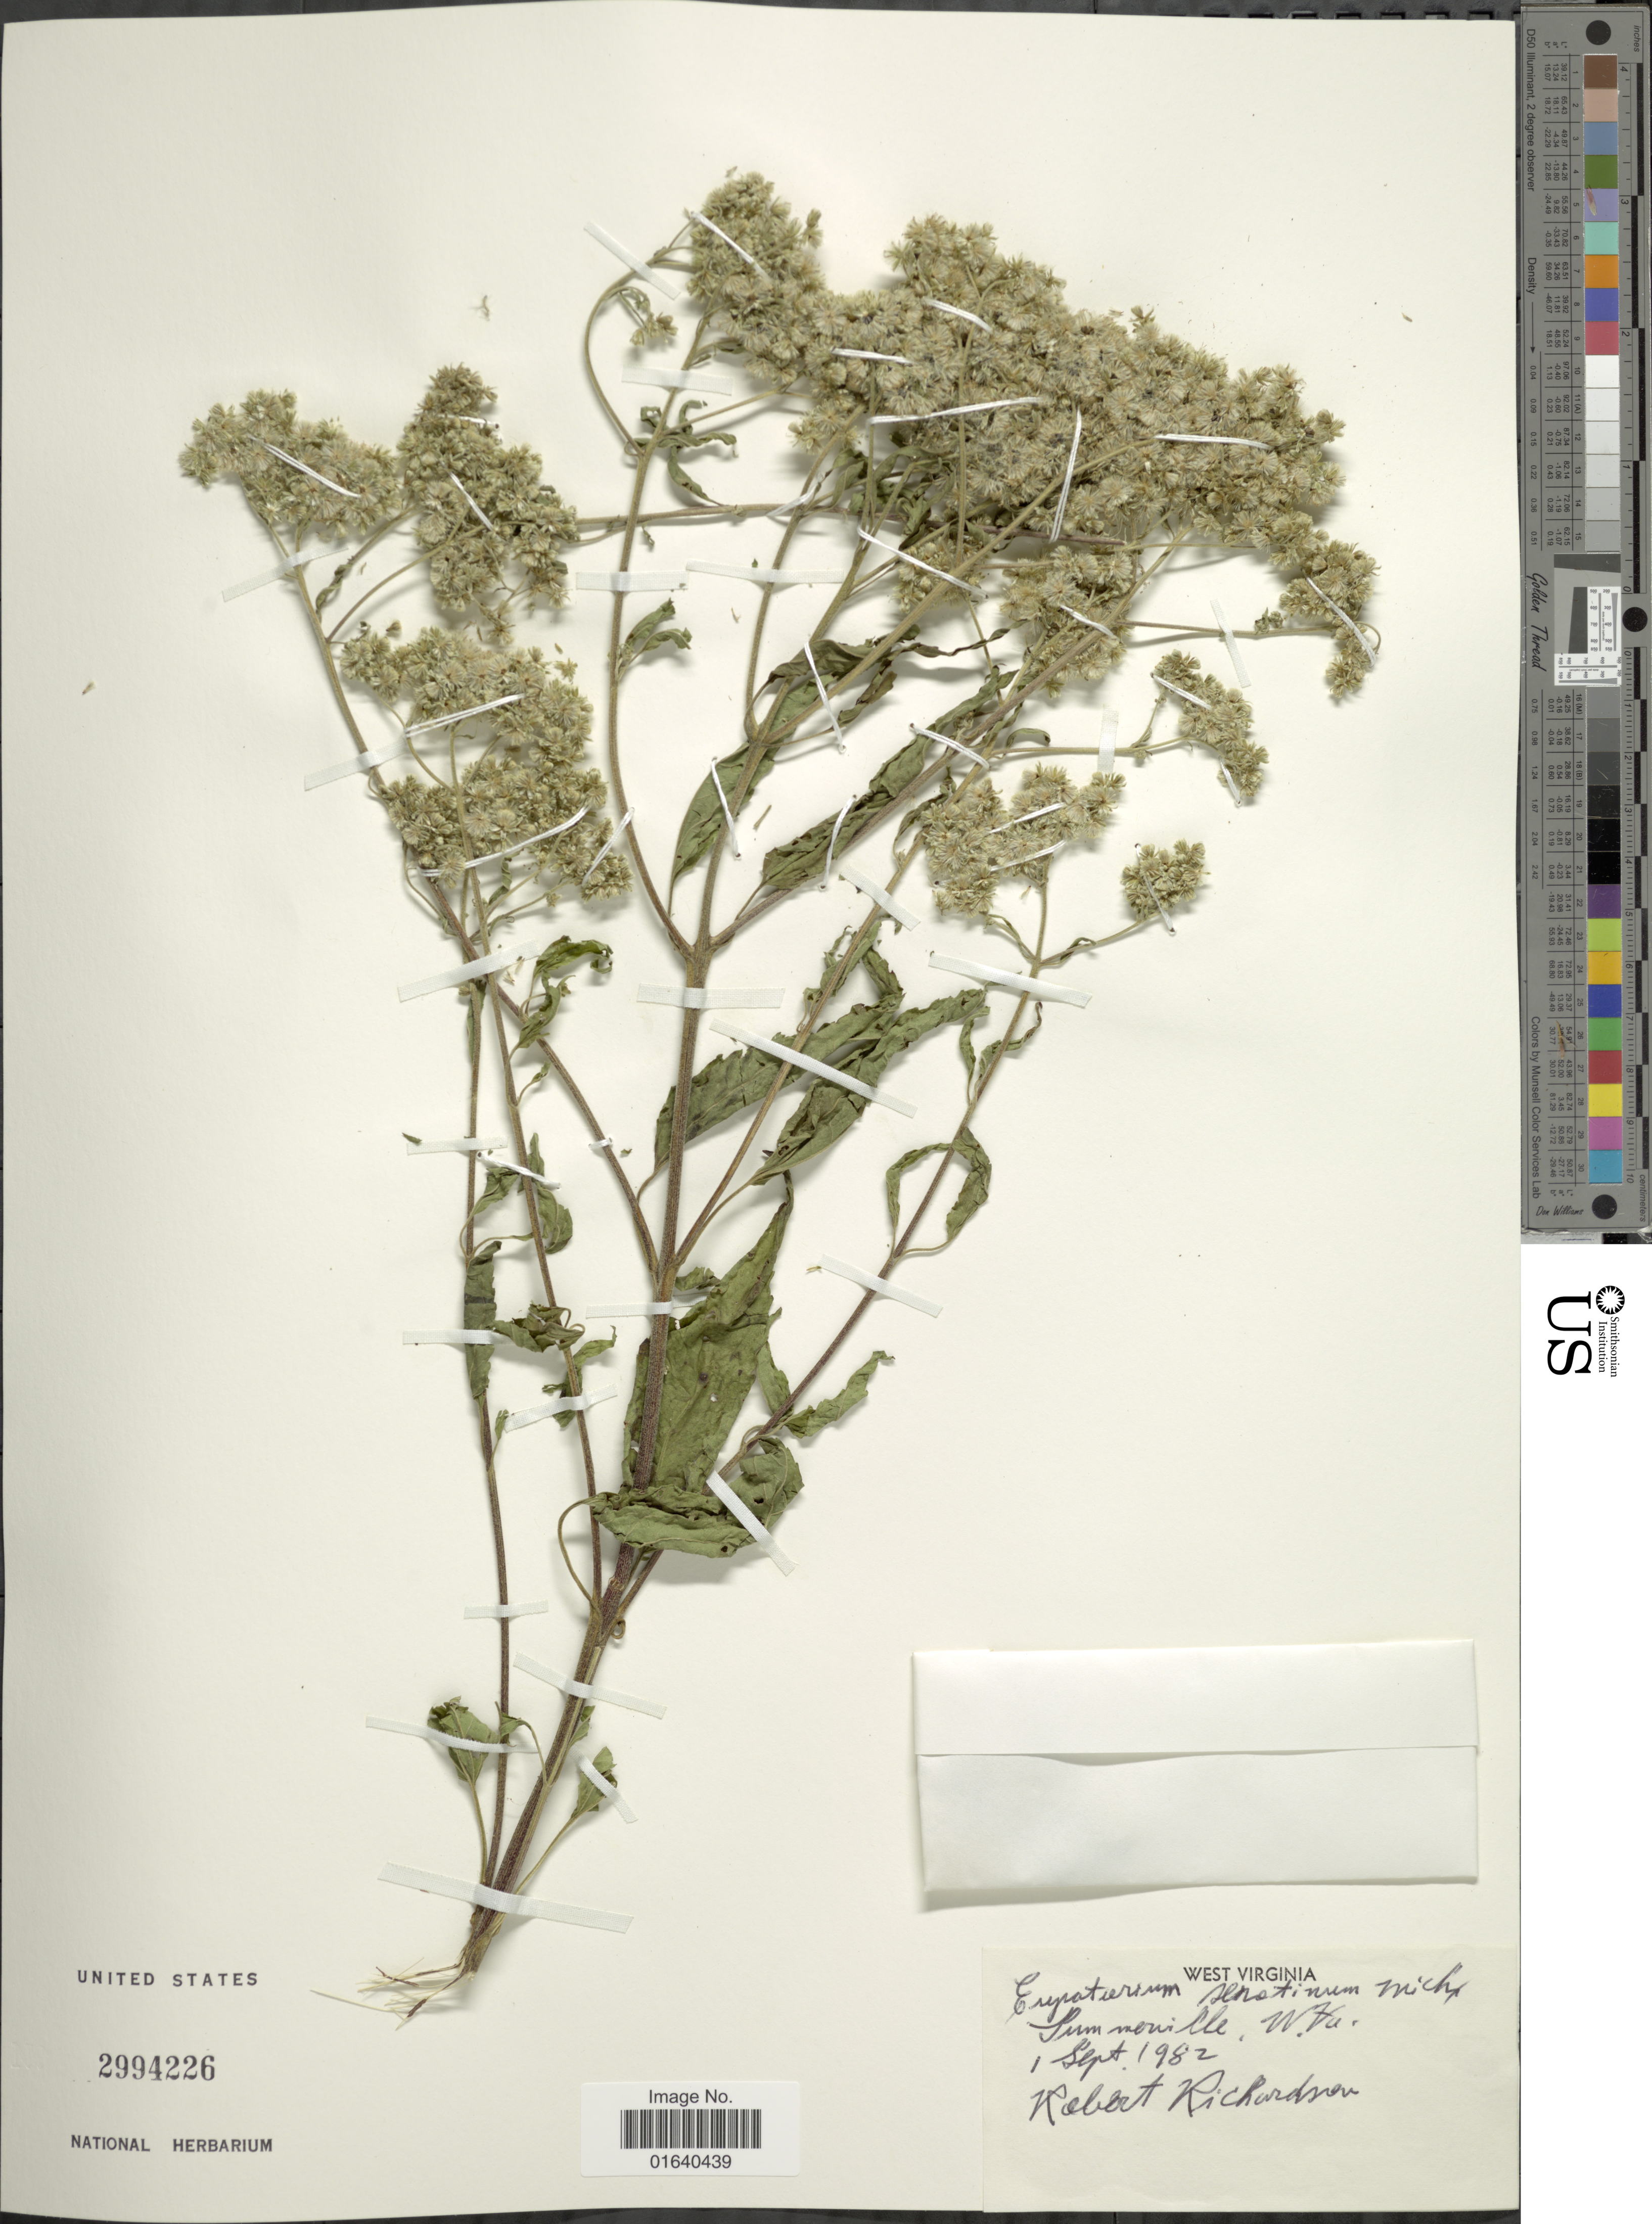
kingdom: Plantae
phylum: Tracheophyta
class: Magnoliopsida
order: Asterales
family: Asteraceae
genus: Eupatorium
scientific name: Eupatorium serotinum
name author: Michx.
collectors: R. Richardson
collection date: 1982-09-01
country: United States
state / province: West Virginia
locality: Summerville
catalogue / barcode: US 2994226